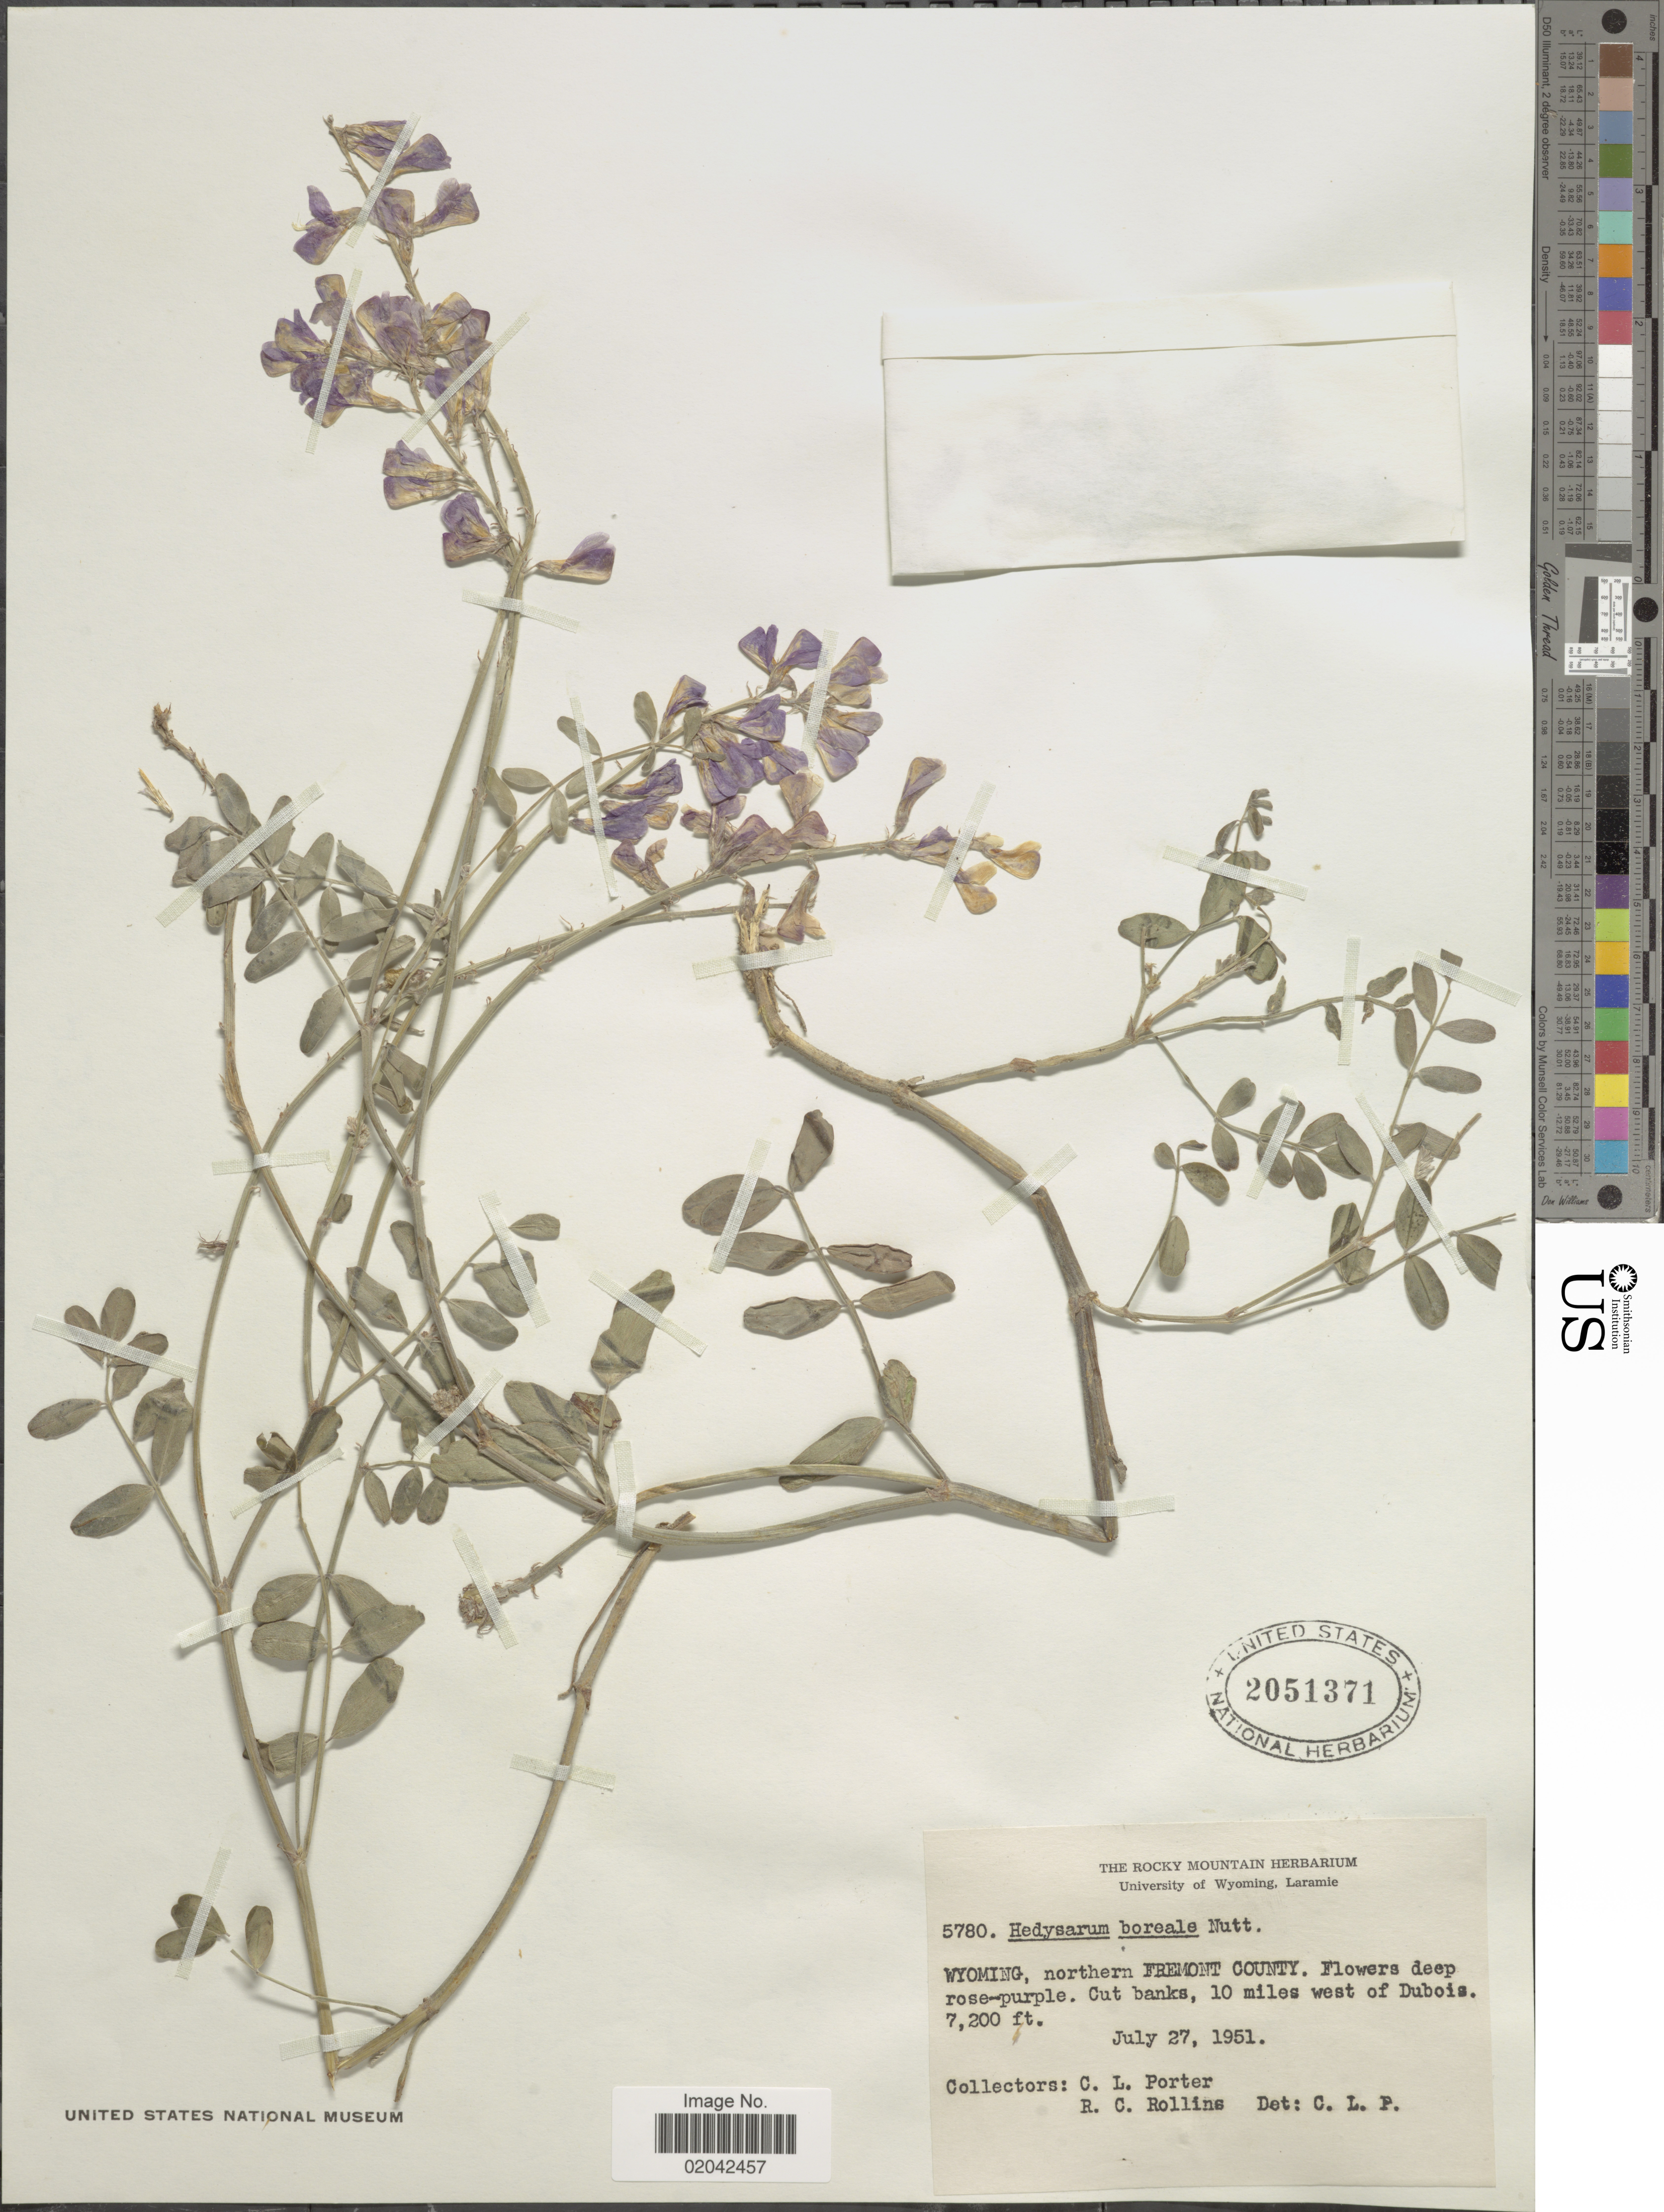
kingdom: Plantae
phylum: Tracheophyta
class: Magnoliopsida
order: Fabales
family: Fabaceae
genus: Hedysarum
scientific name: Hedysarum boreale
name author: Nutt.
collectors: C. L. Porter & R. C. Rollins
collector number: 5780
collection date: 1951-07-27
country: United States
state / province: Wyoming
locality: Northern Fremont County, 10 miles west of Dubois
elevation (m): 2195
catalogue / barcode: US 2051371